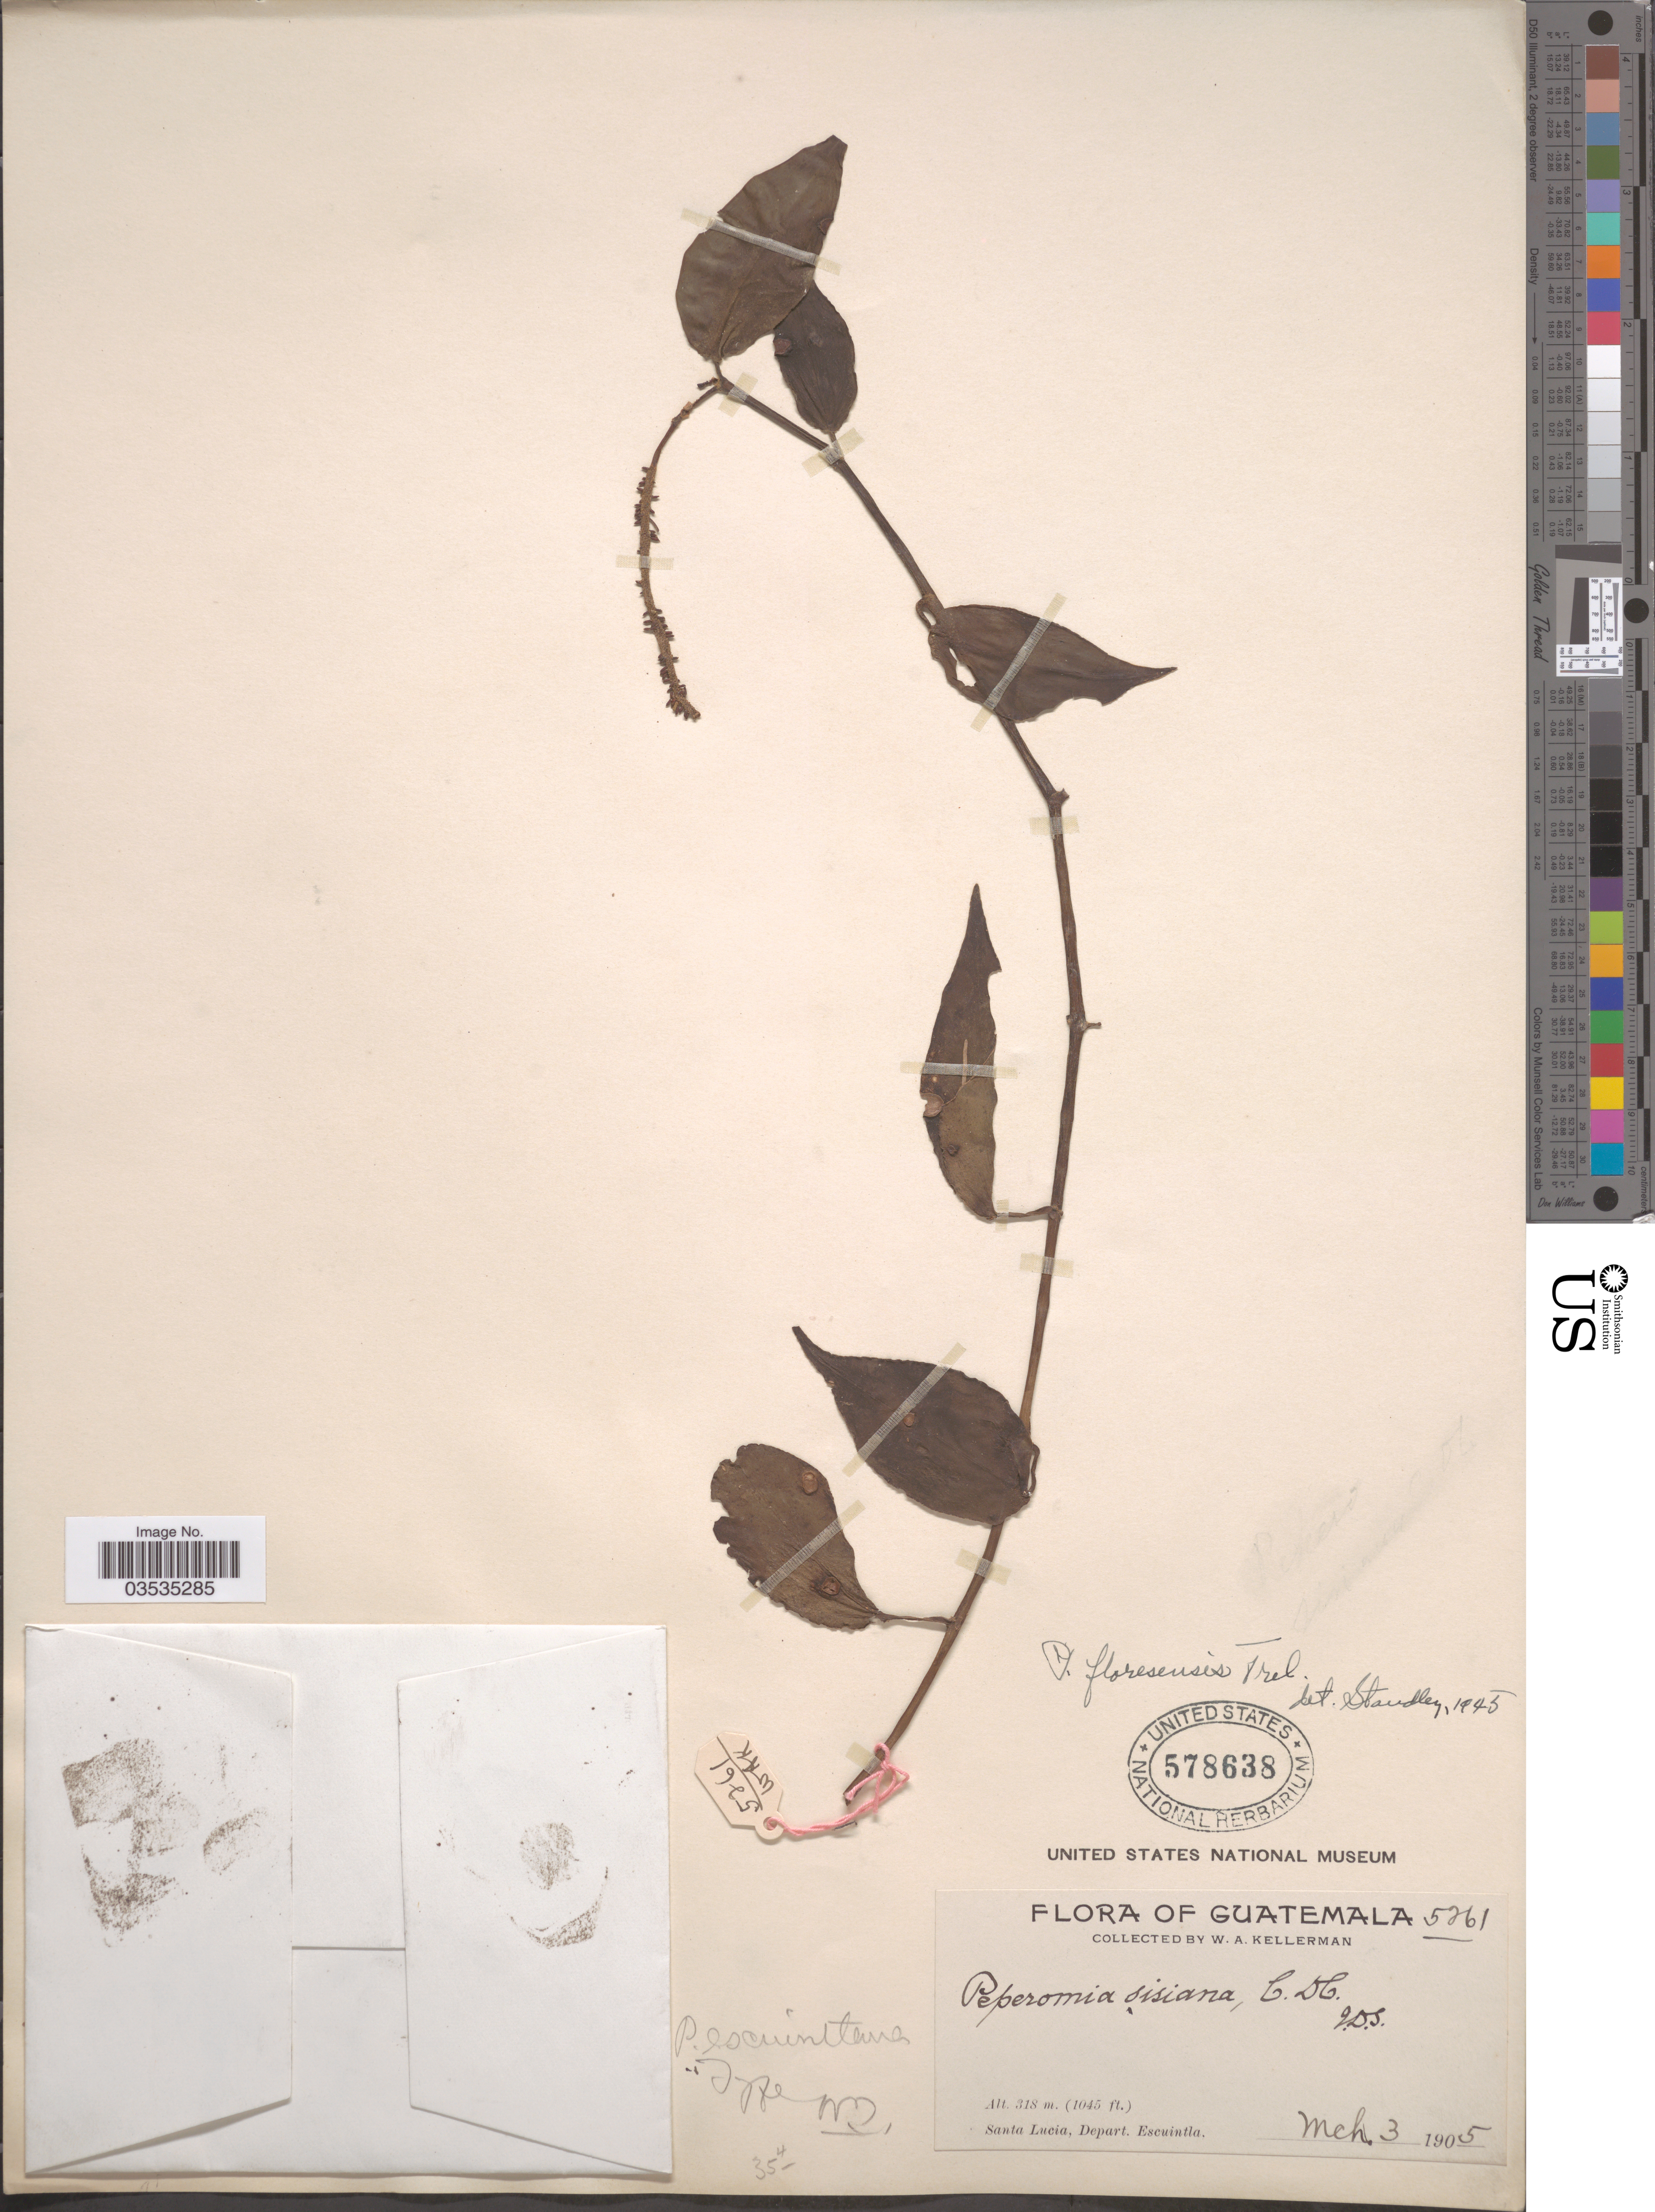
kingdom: Plantae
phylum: Tracheophyta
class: Magnoliopsida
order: Piperales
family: Piperaceae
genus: Peperomia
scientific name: Peperomia floresensis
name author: Trel.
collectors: W. Kellerman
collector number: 5261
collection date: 1905-03-03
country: Guatemala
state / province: Escuintla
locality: Santa Lucia, Depart. Escuintla.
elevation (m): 318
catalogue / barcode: US 578638